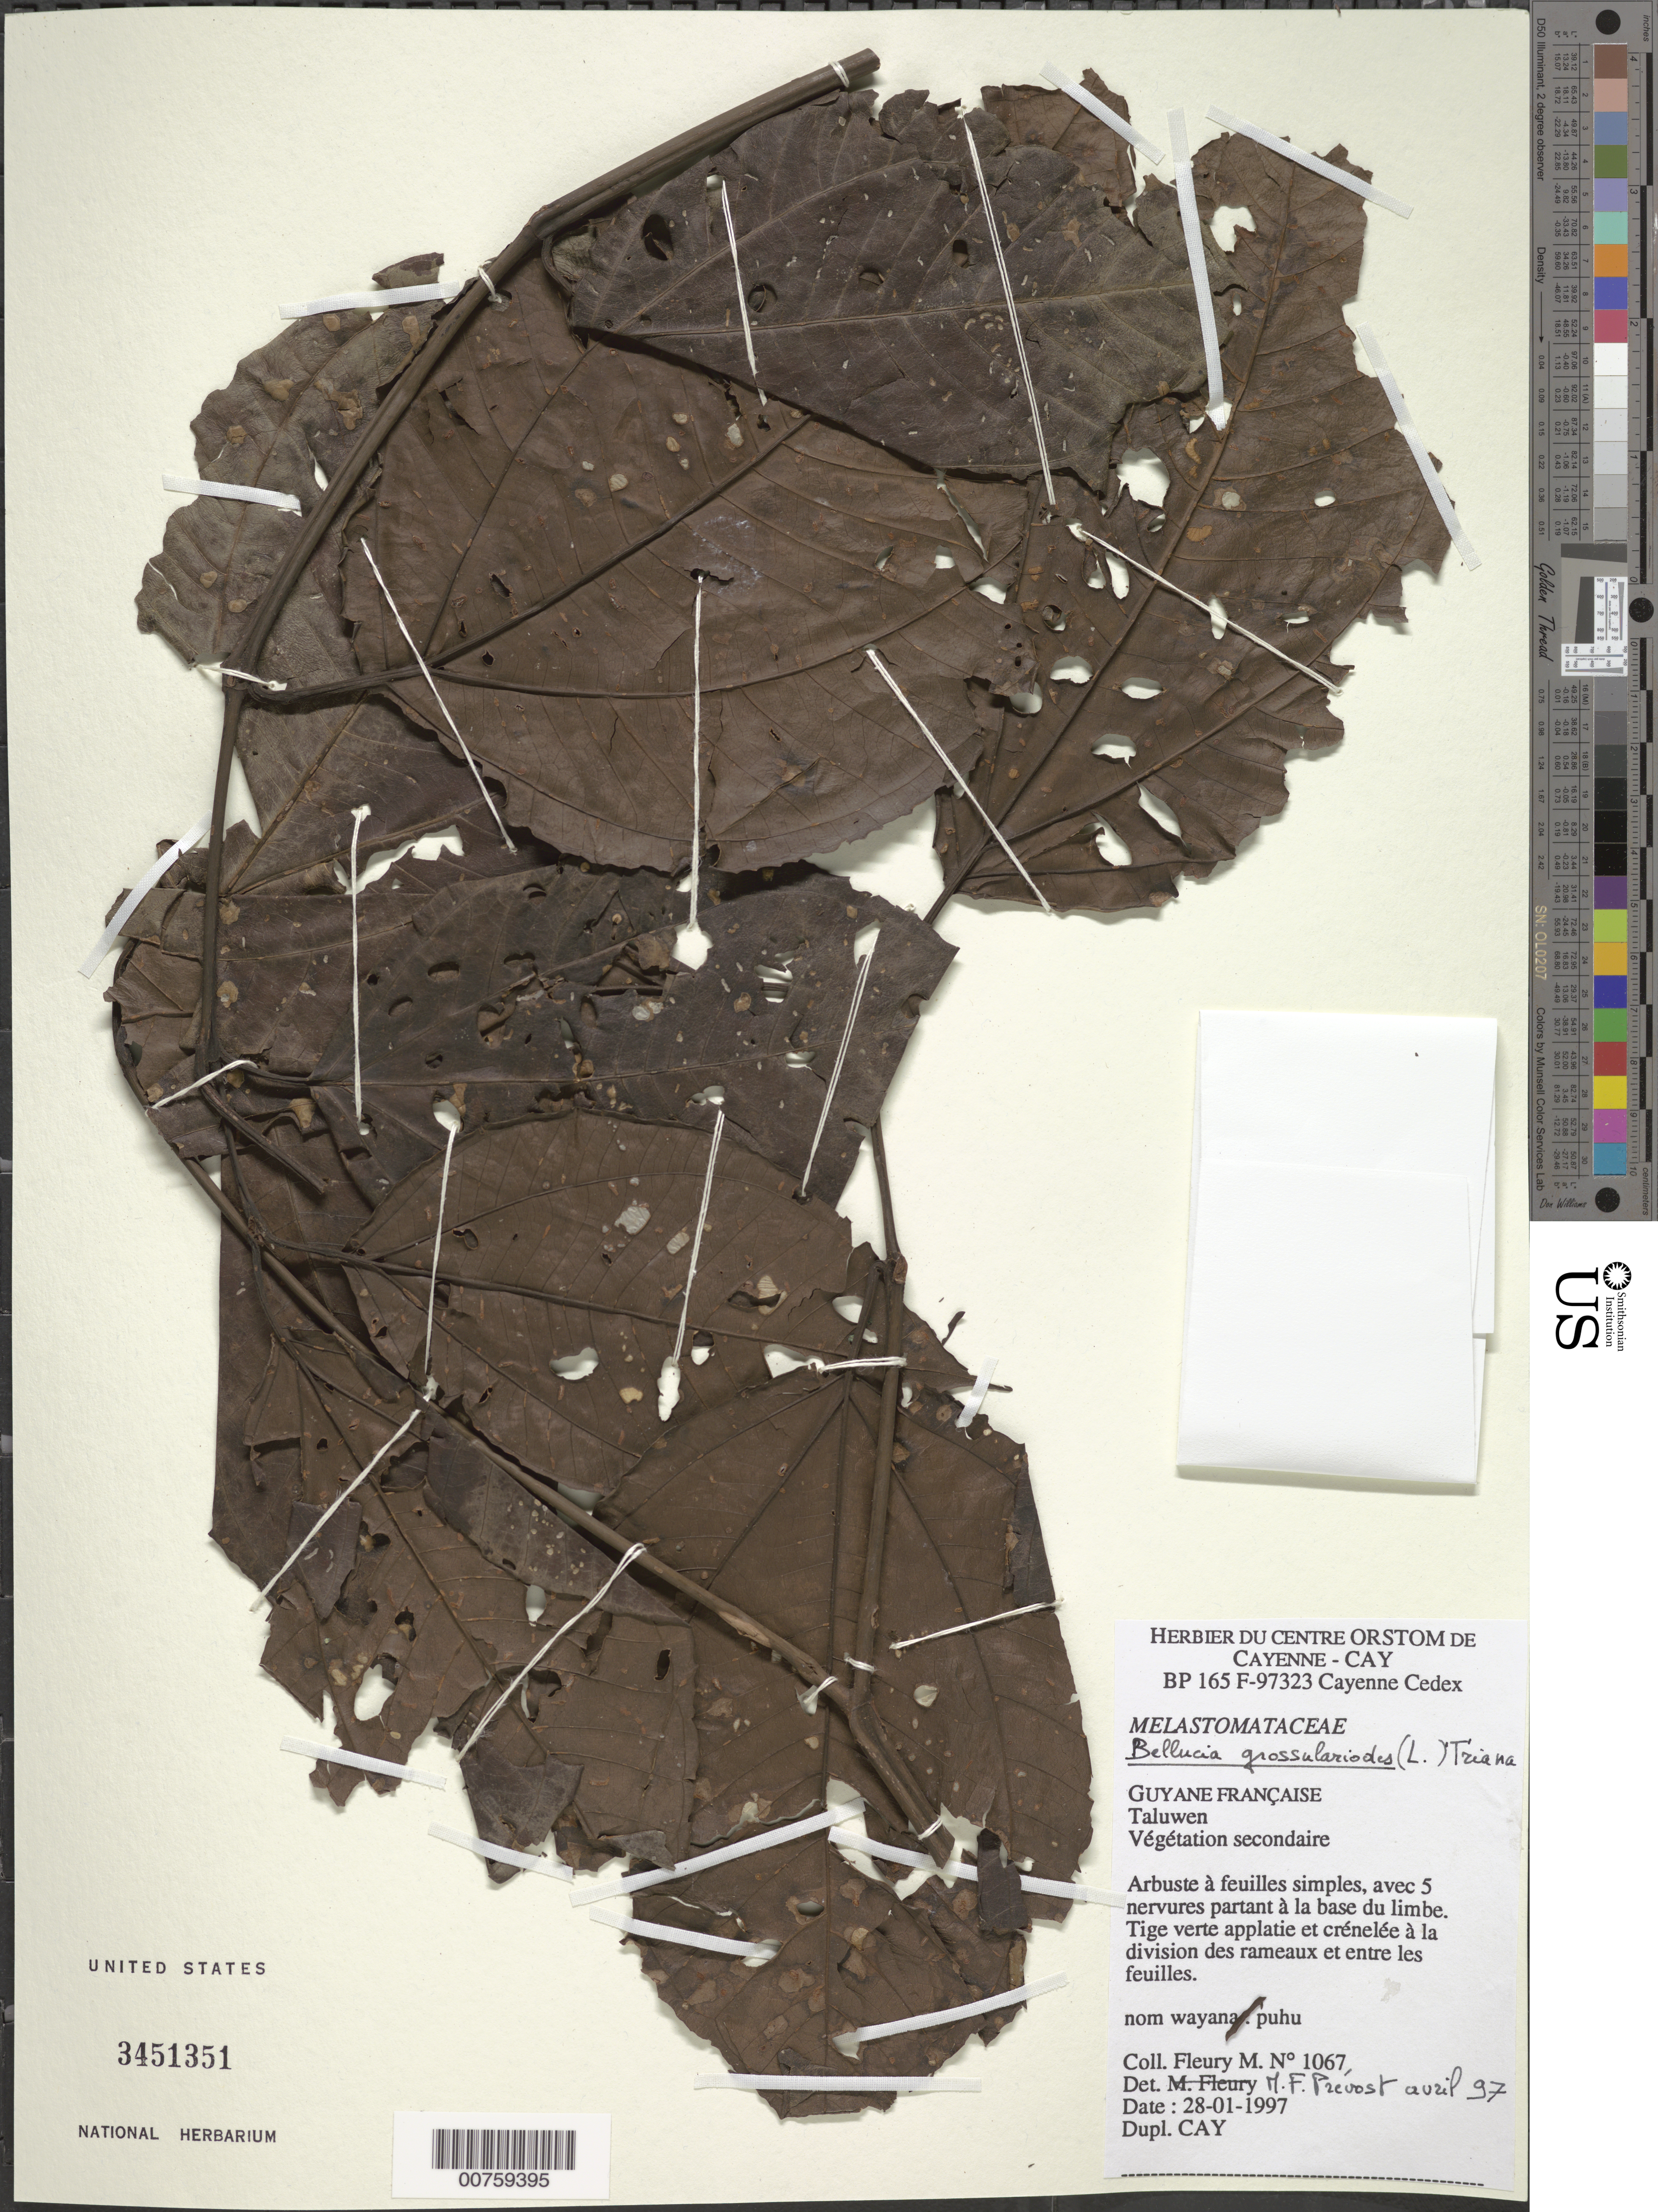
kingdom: Plantae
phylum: Tracheophyta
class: Magnoliopsida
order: Myrtales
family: Melastomataceae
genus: Bellucia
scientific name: Bellucia grossularioides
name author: (L.) Triana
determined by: Michelangeli, F. A.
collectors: M. Fleury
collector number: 1067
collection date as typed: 28-Jan-97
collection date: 1997-01-28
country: French Guiana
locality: Taluwen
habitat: Secondary vegetation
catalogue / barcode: US 3451351